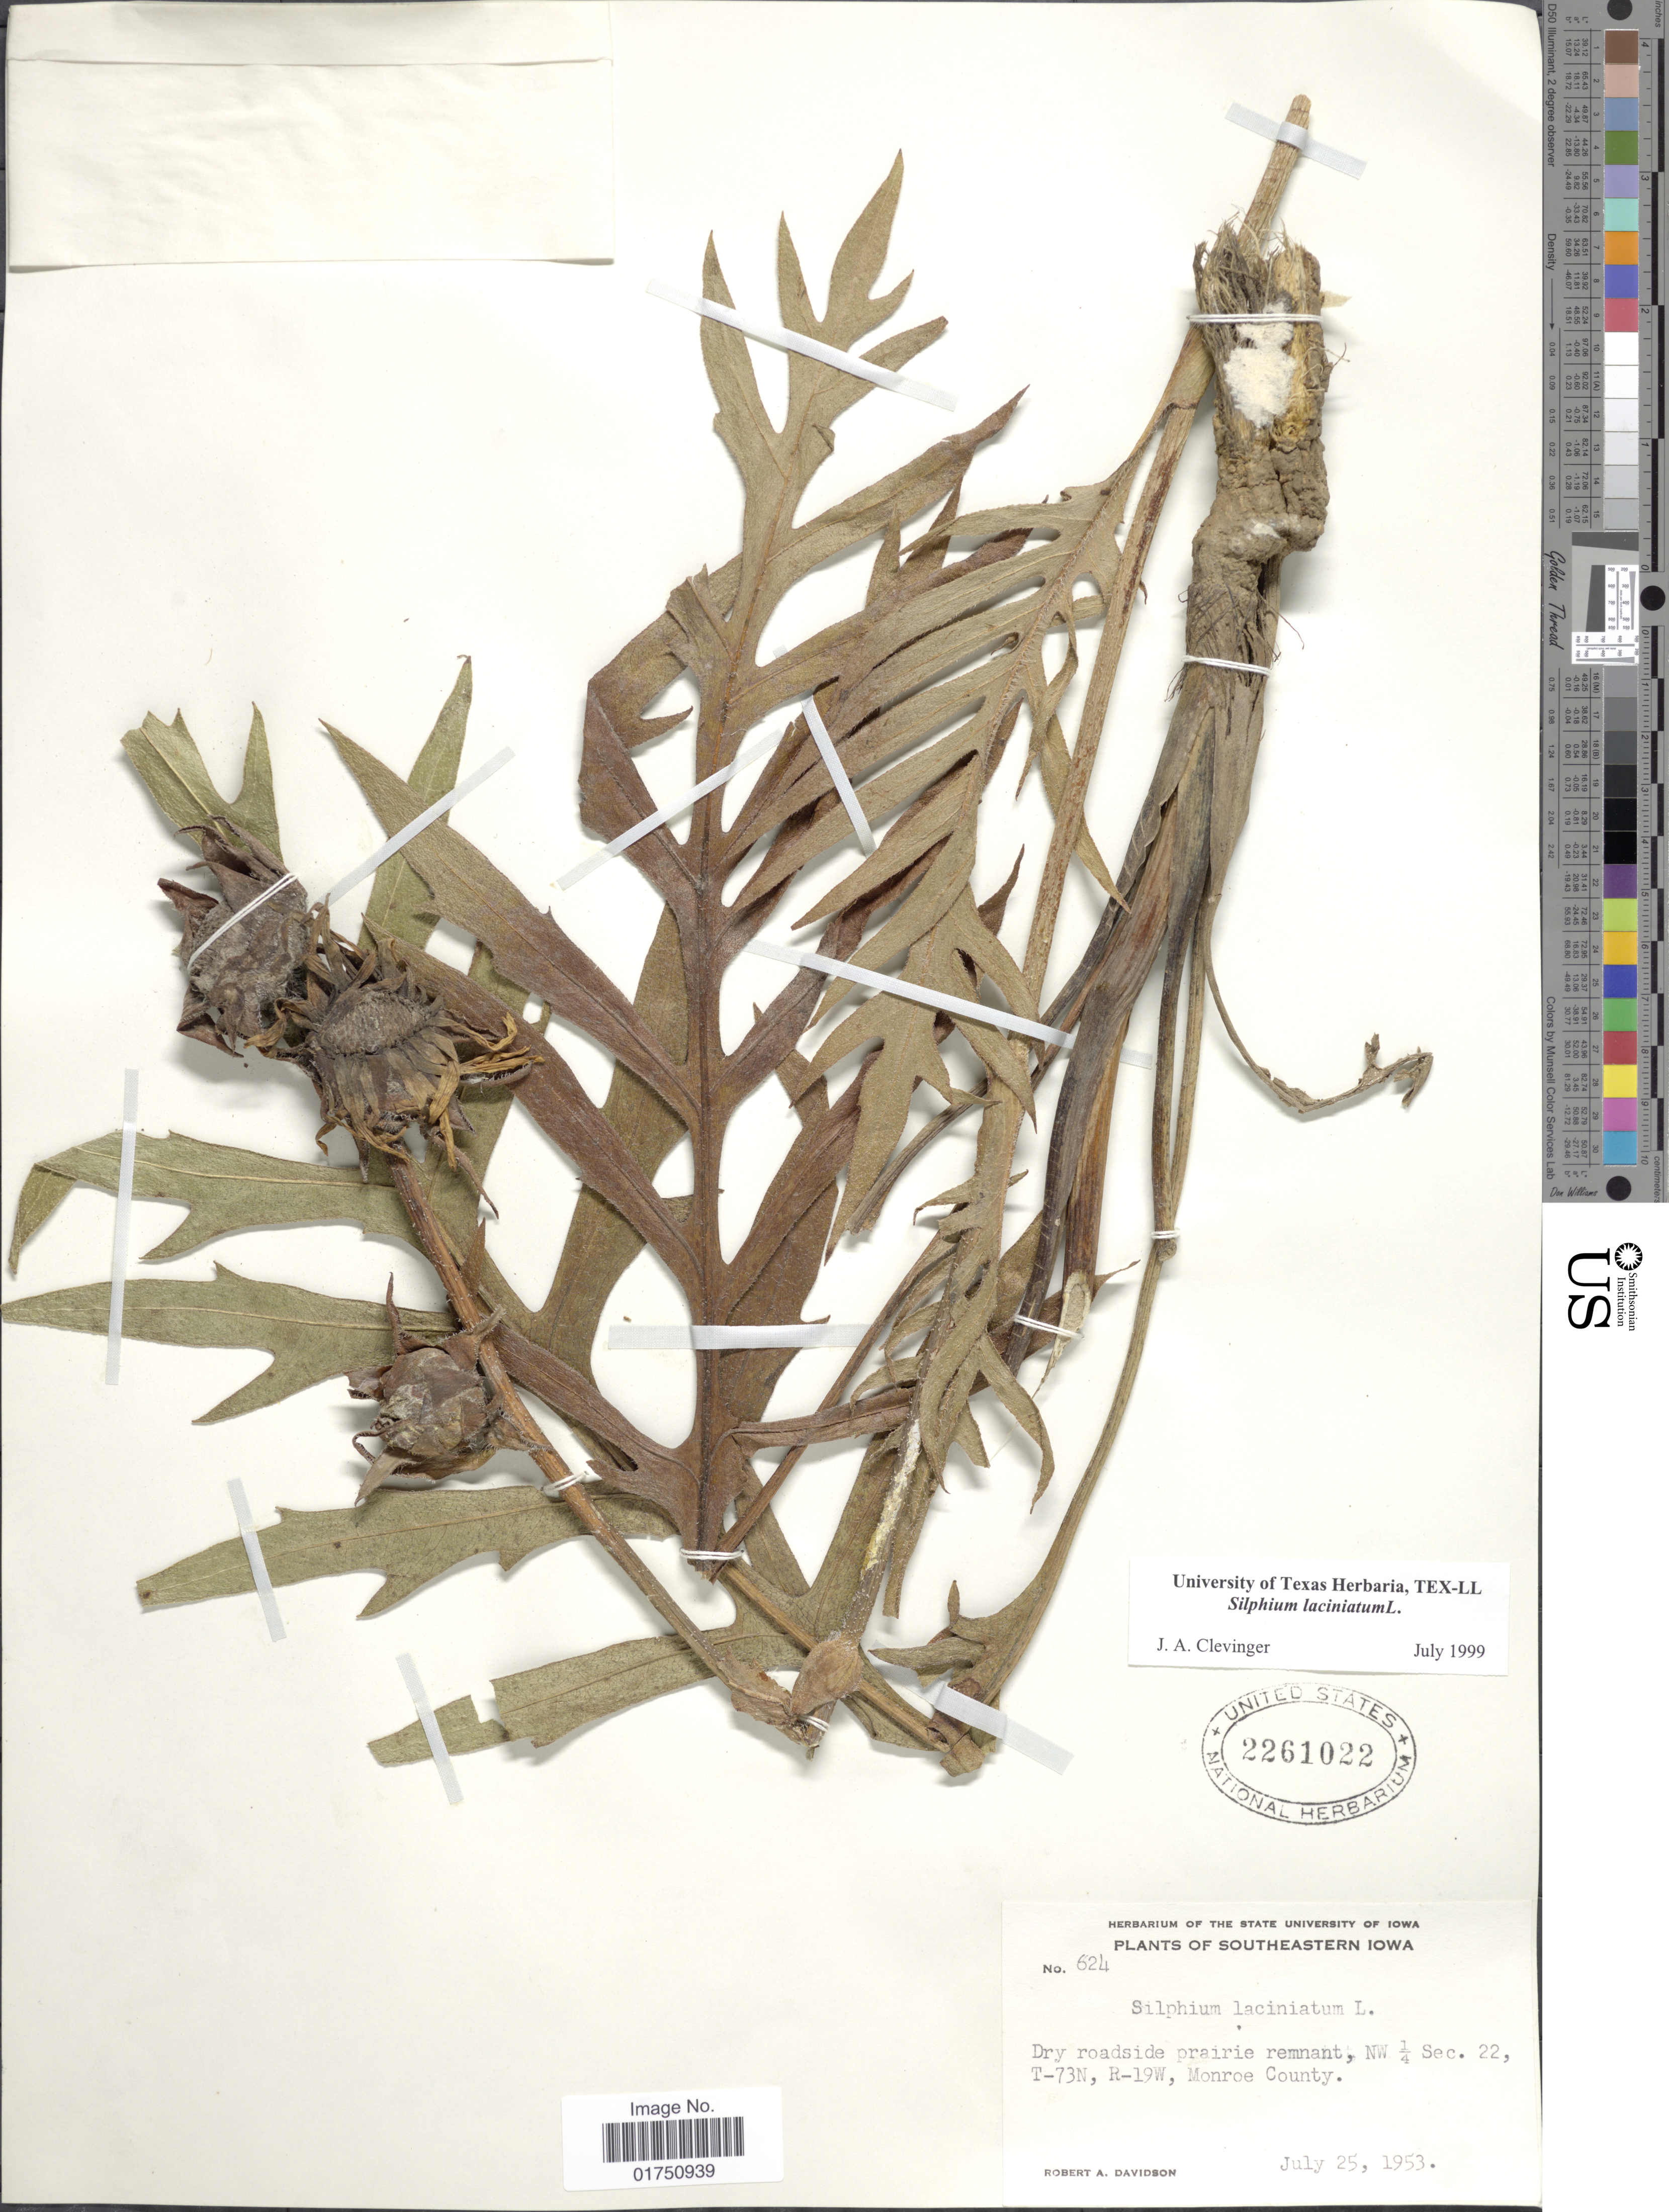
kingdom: Plantae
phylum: Tracheophyta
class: Magnoliopsida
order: Asterales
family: Asteraceae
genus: Silphium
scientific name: Silphium laciniatum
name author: L.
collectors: R. A. Davidson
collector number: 624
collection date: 1953-07-25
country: United States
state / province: Iowa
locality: Southeastern Iowa. Dry roadside prairie remnant, NW ¼ Sec. 22, T-73N, R-19W, Monroe County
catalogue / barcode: US 2261022